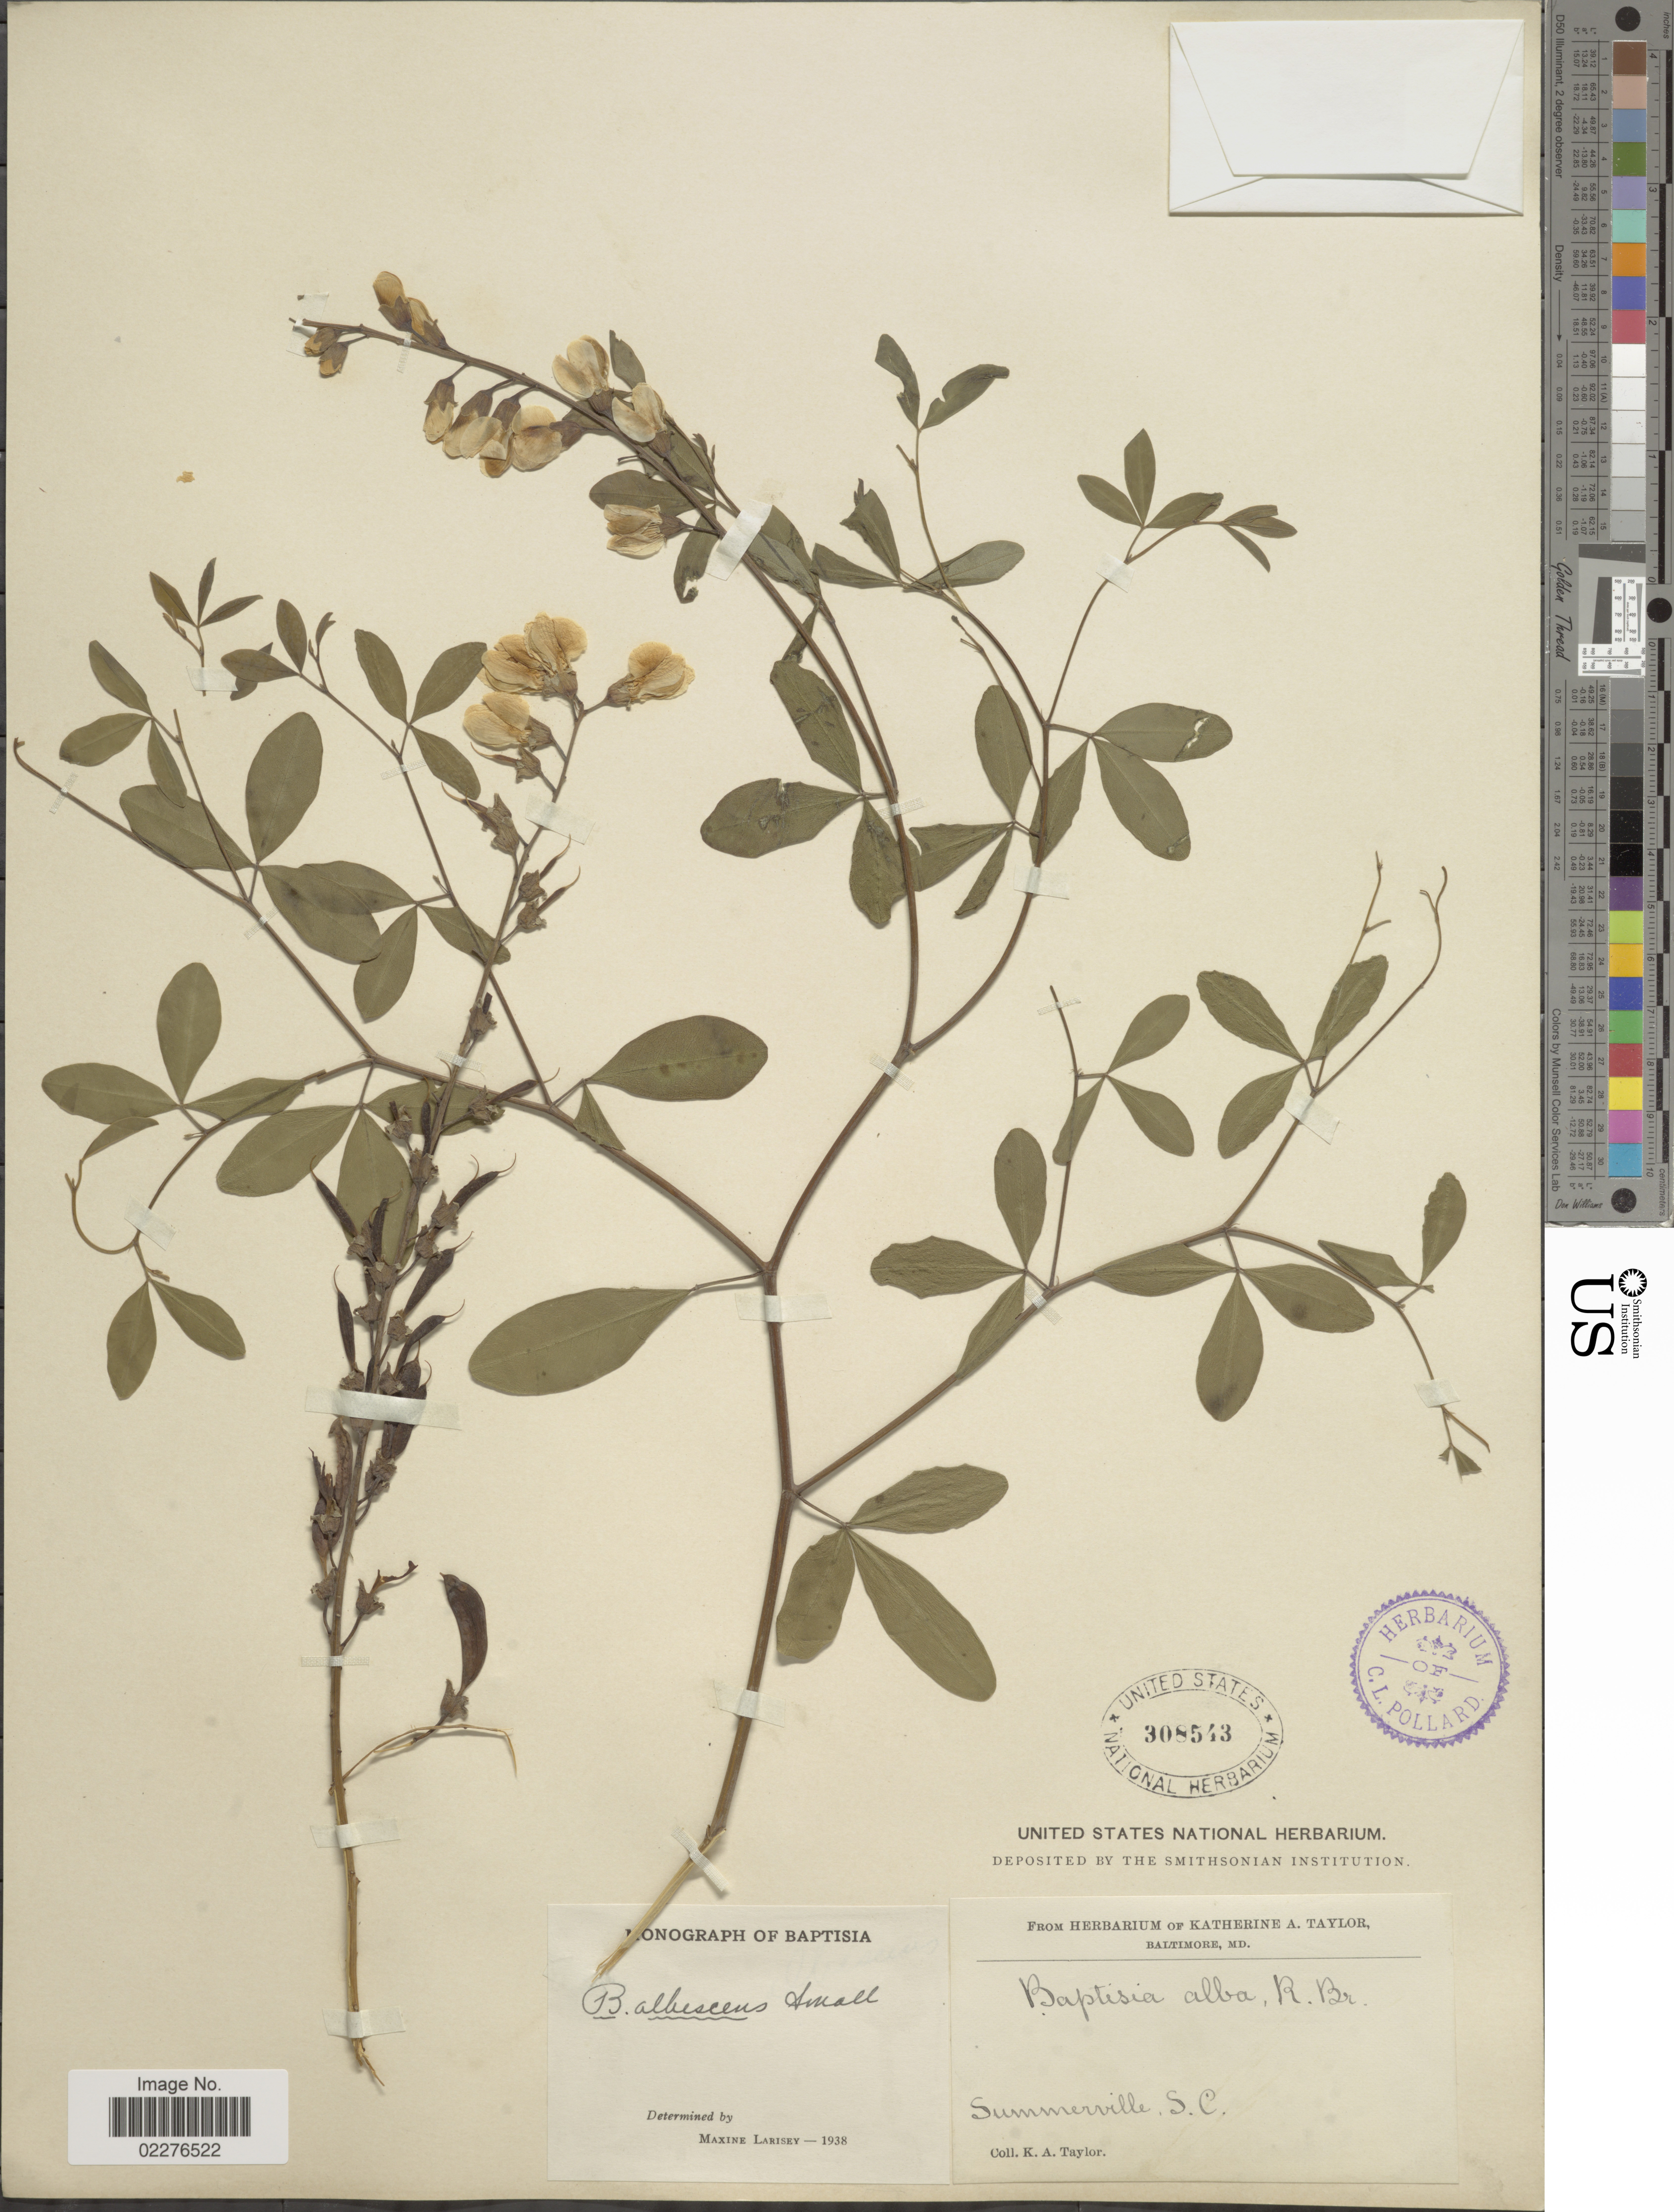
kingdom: Plantae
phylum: Tracheophyta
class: Magnoliopsida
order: Fabales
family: Fabaceae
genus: Baptisia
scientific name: Baptisia alba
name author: (L.) Vent.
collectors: K. A. Taylor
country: United States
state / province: South Carolina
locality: Summerville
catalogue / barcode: US 308543